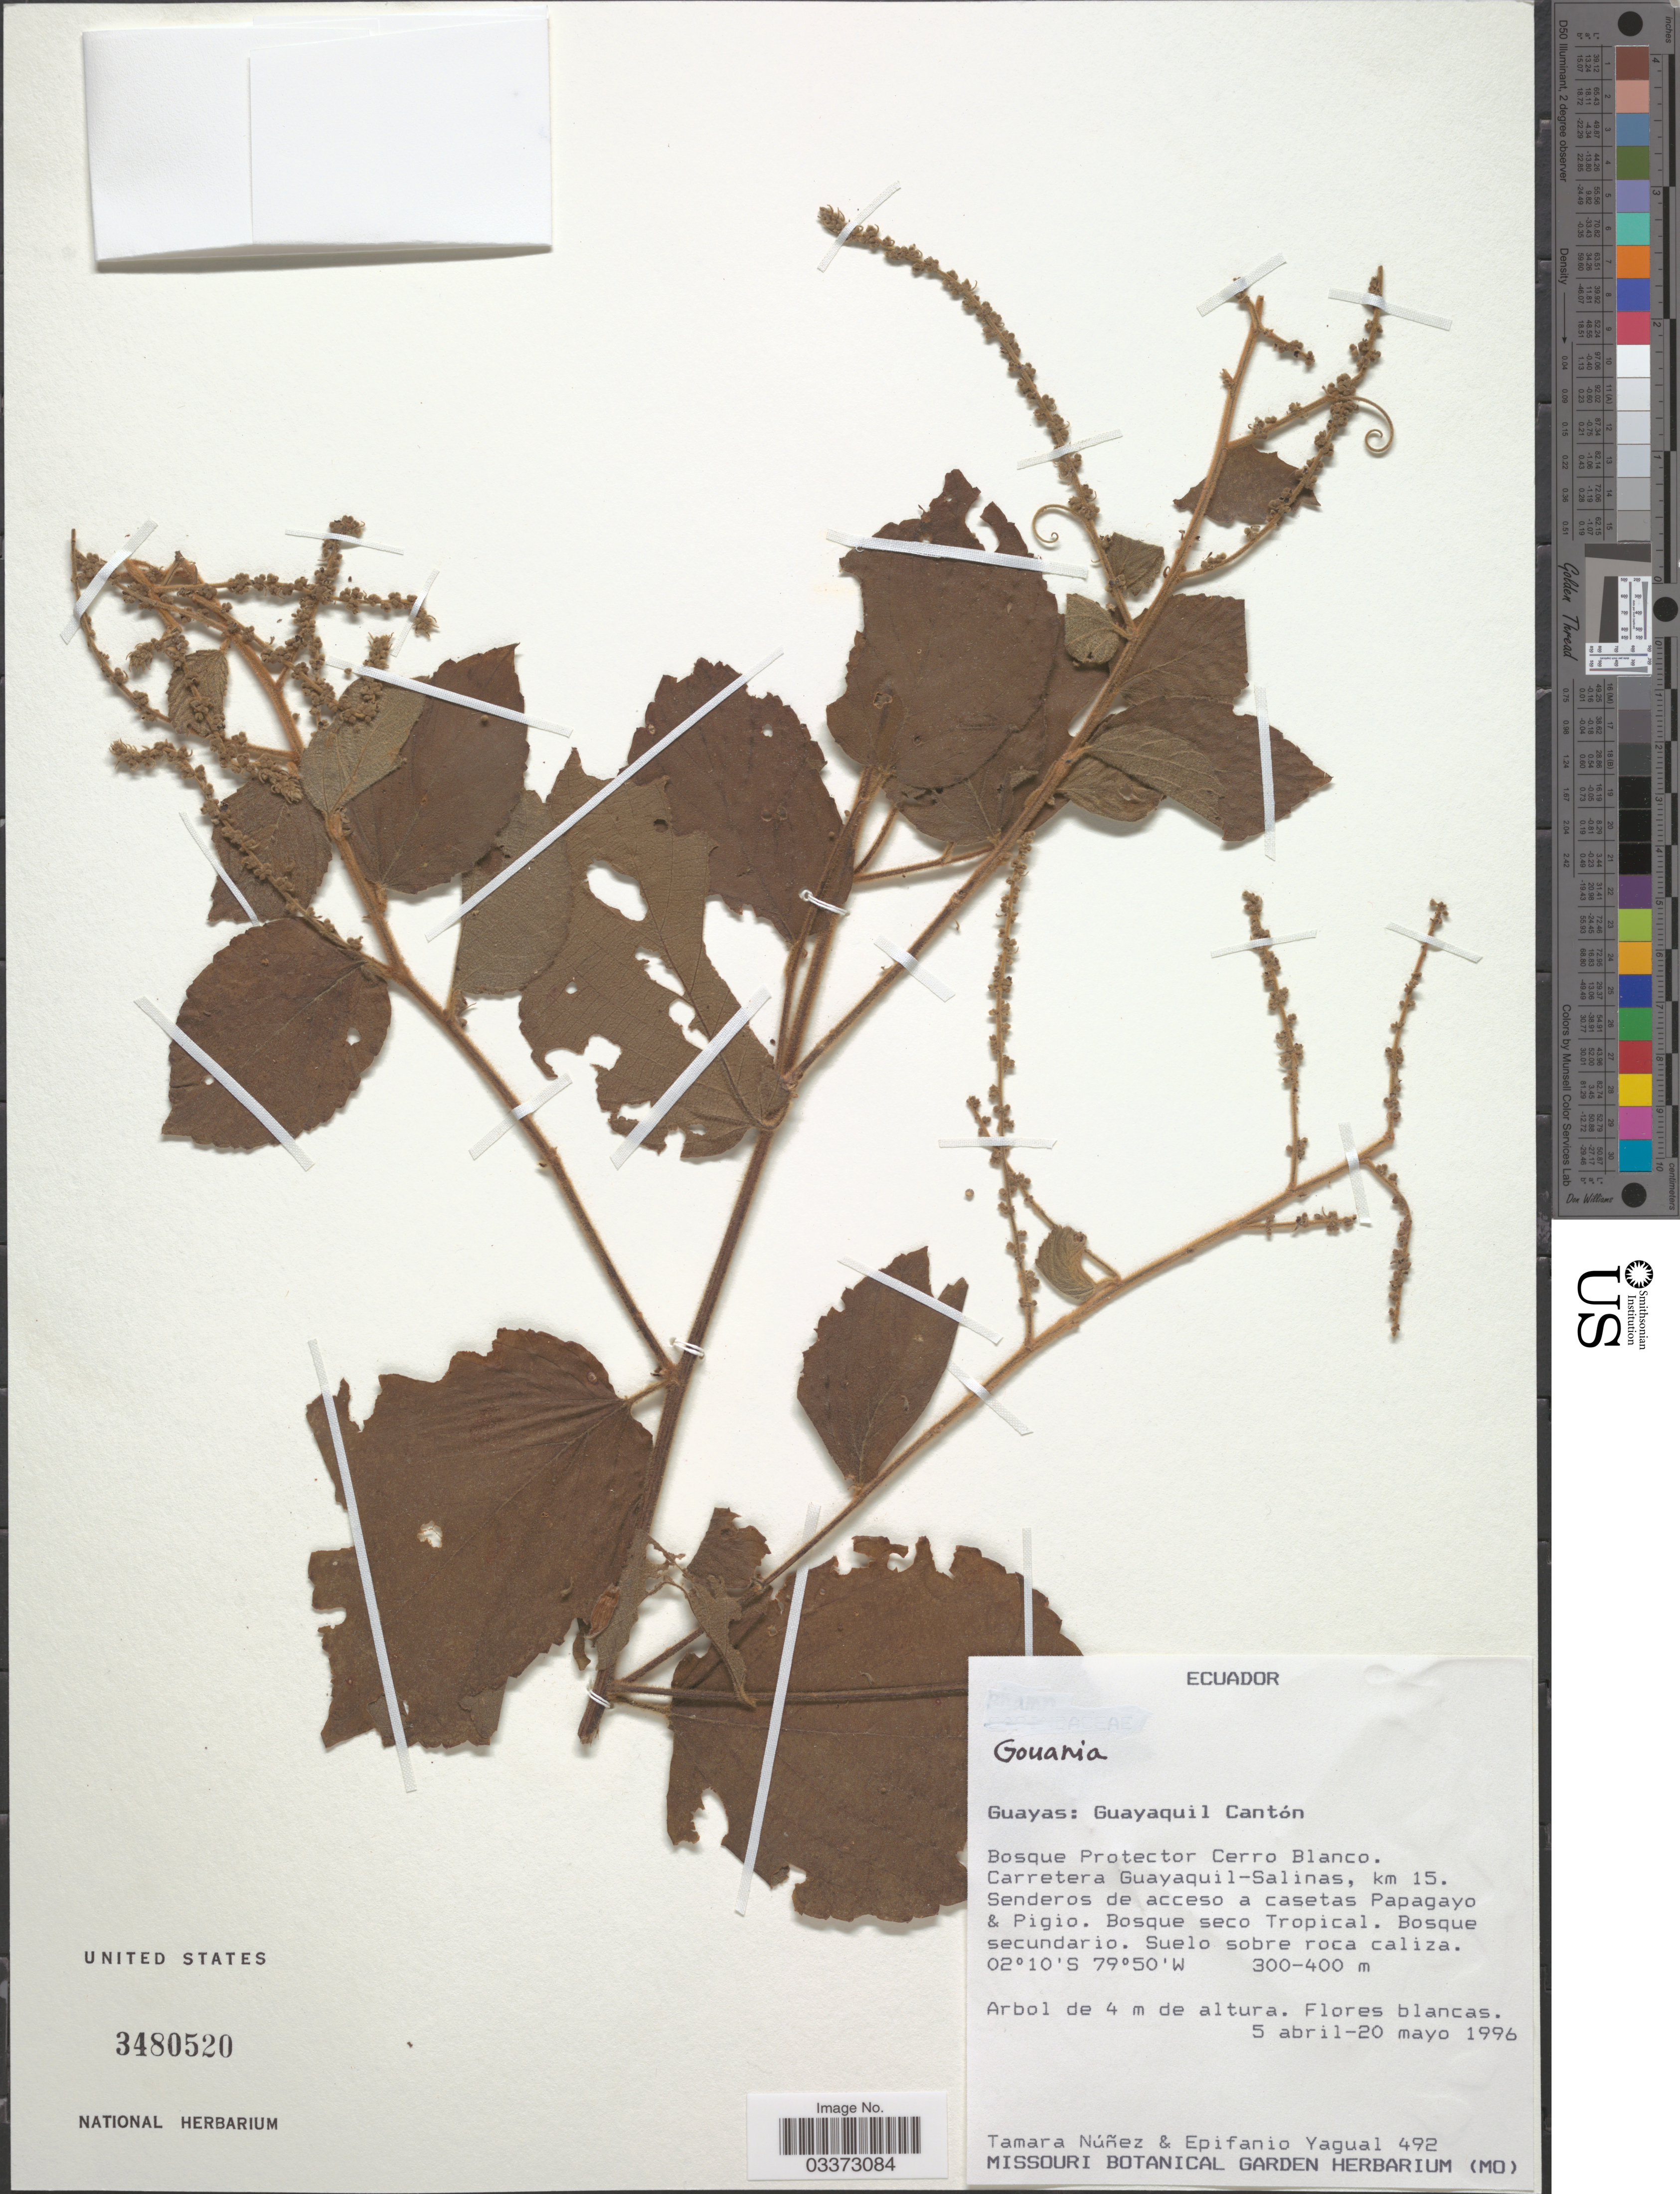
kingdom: Plantae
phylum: Tracheophyta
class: Magnoliopsida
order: Rosales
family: Rhamnaceae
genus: Gouania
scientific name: Gouania sp.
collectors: T. Núñez & E. Yagual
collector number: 492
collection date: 1996-04-05/1996-05-20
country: Ecuador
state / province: Guayas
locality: Guayaquil Cantón. Bosque Protector Cerro Blanco. Carretera Guayaquil-Salinas, km 15. Senderos de acceso a casetas Papagayo & Pigio.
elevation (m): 300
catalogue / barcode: US 3480520